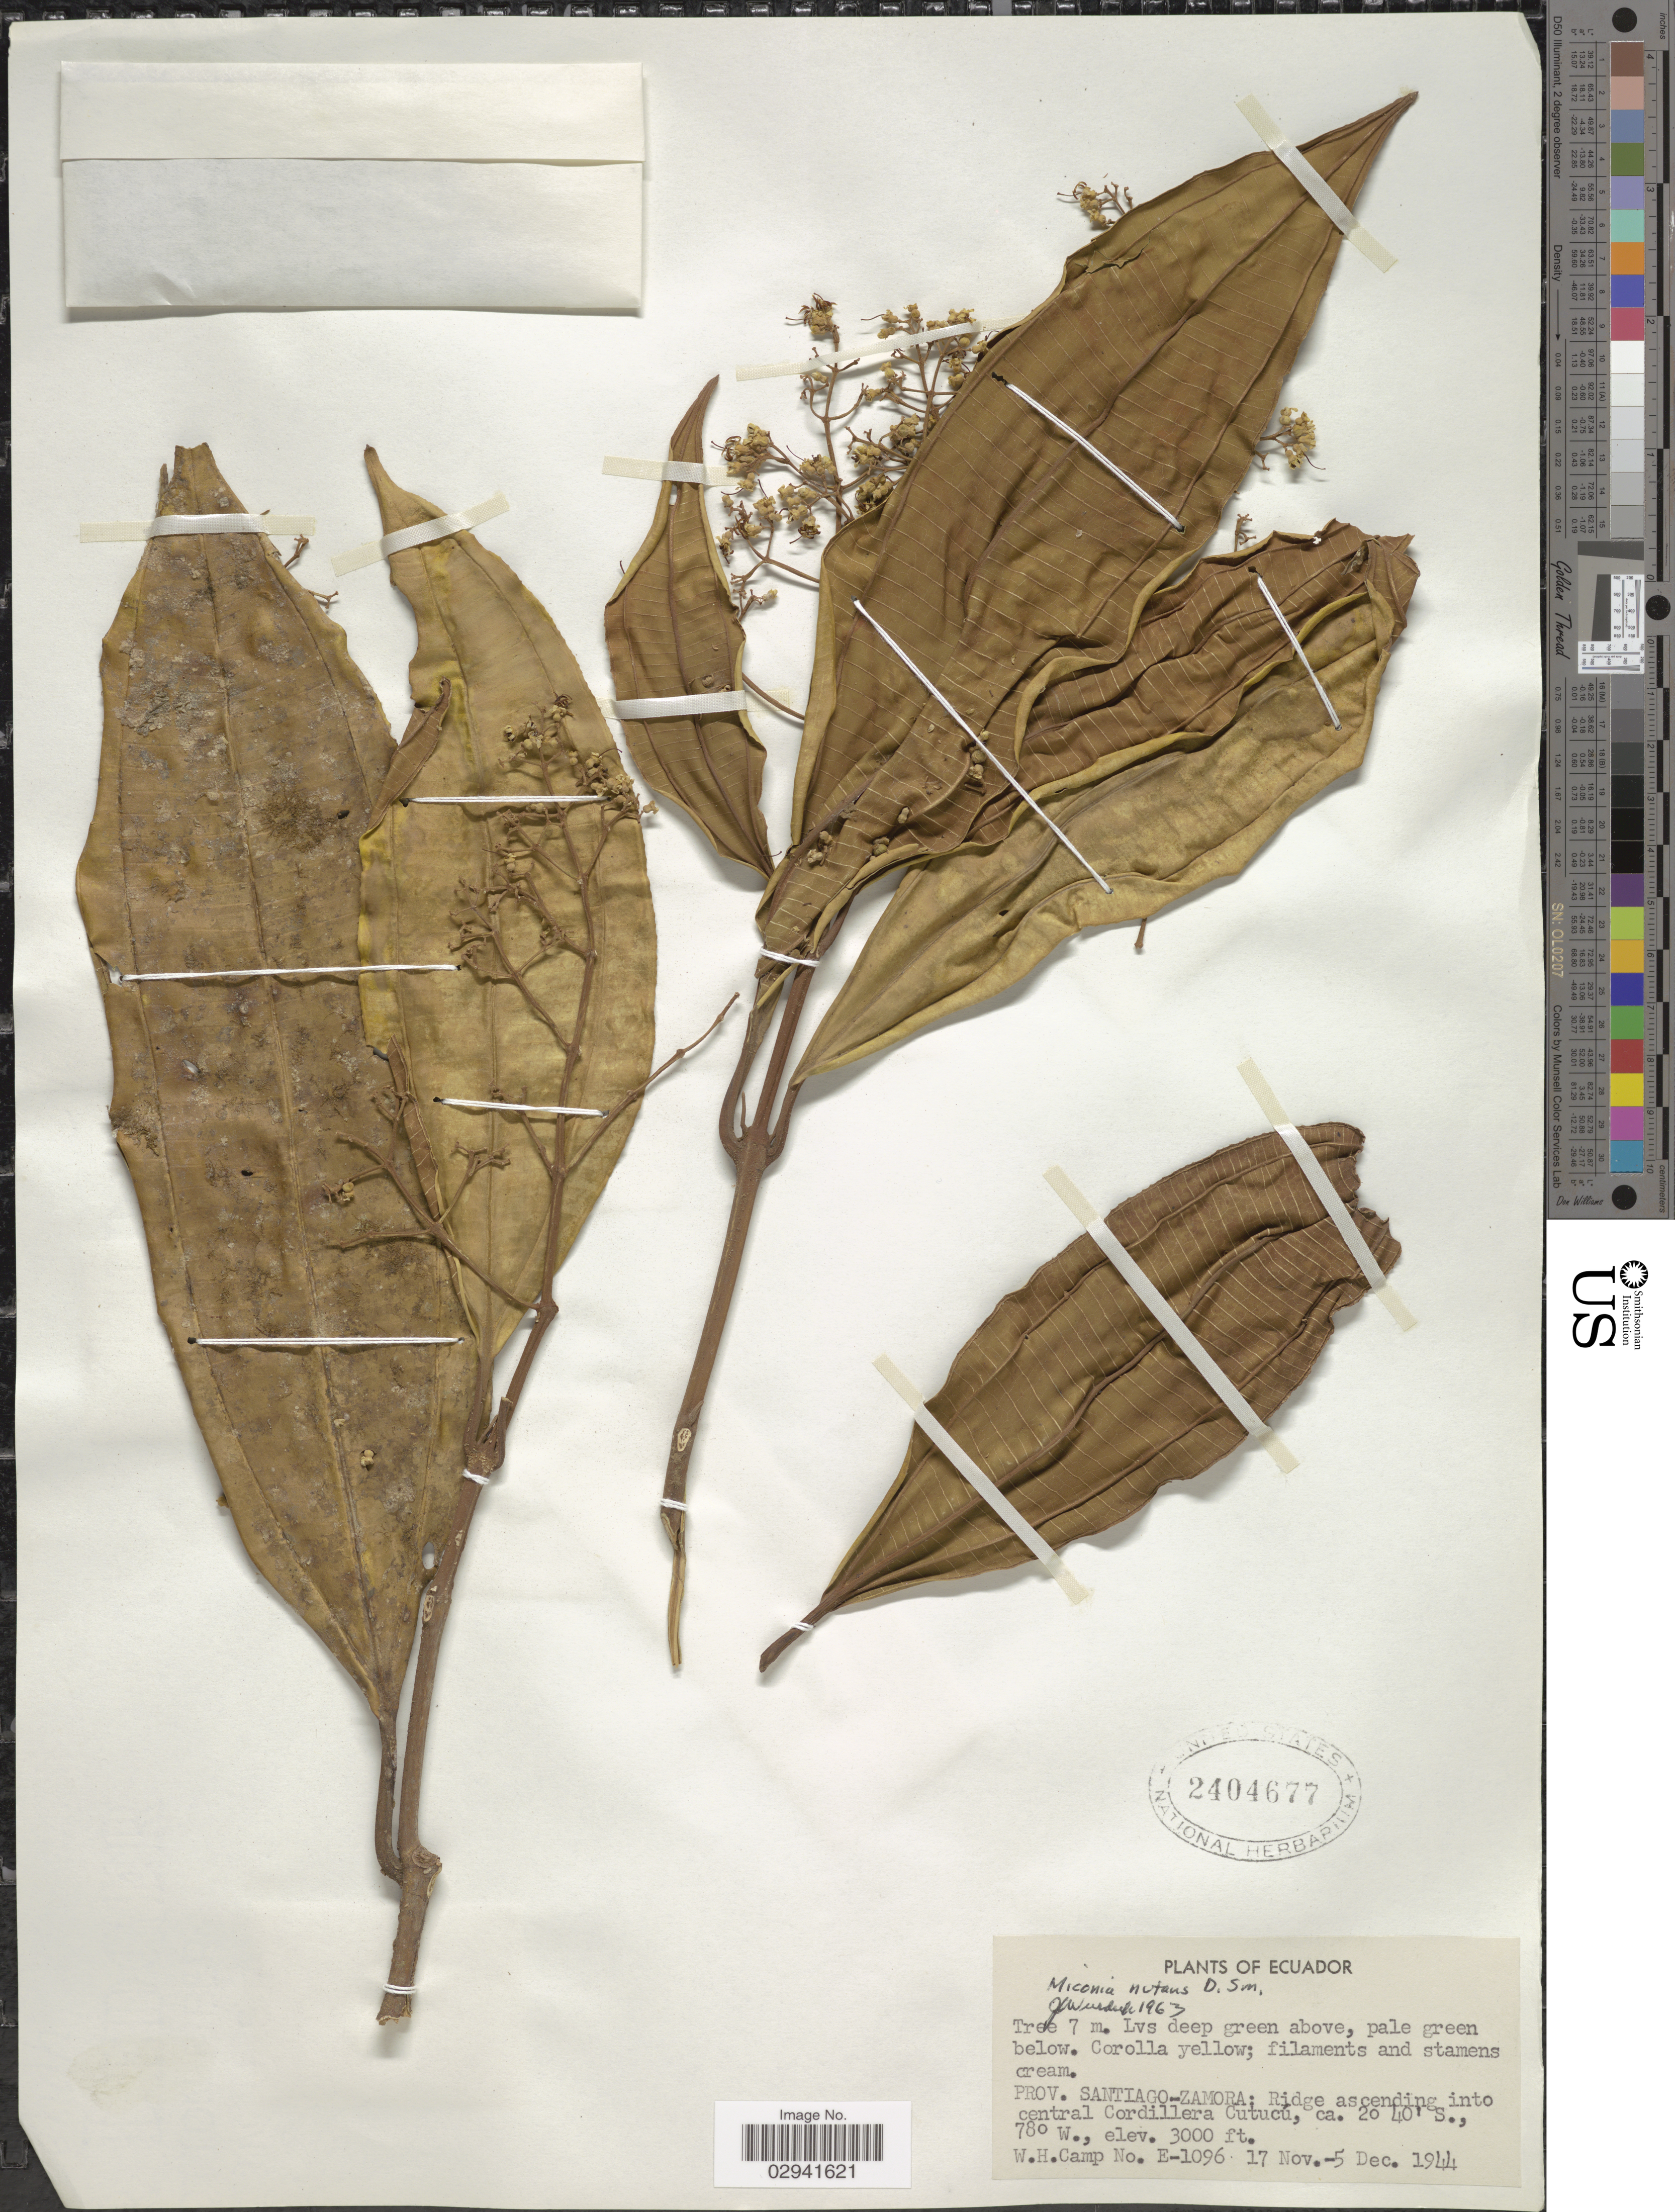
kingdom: Plantae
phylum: Tracheophyta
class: Magnoliopsida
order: Myrtales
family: Melastomataceae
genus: Miconia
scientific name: Miconia nutans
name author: Donn. Sm.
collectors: W. H. Camp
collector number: E-1096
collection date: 1944-11-17/1944-12-05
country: Ecuador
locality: Prov. Santiago-Zamora; Ridge ascending into central Cordillera Cutucú.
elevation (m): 914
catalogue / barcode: US 2404677